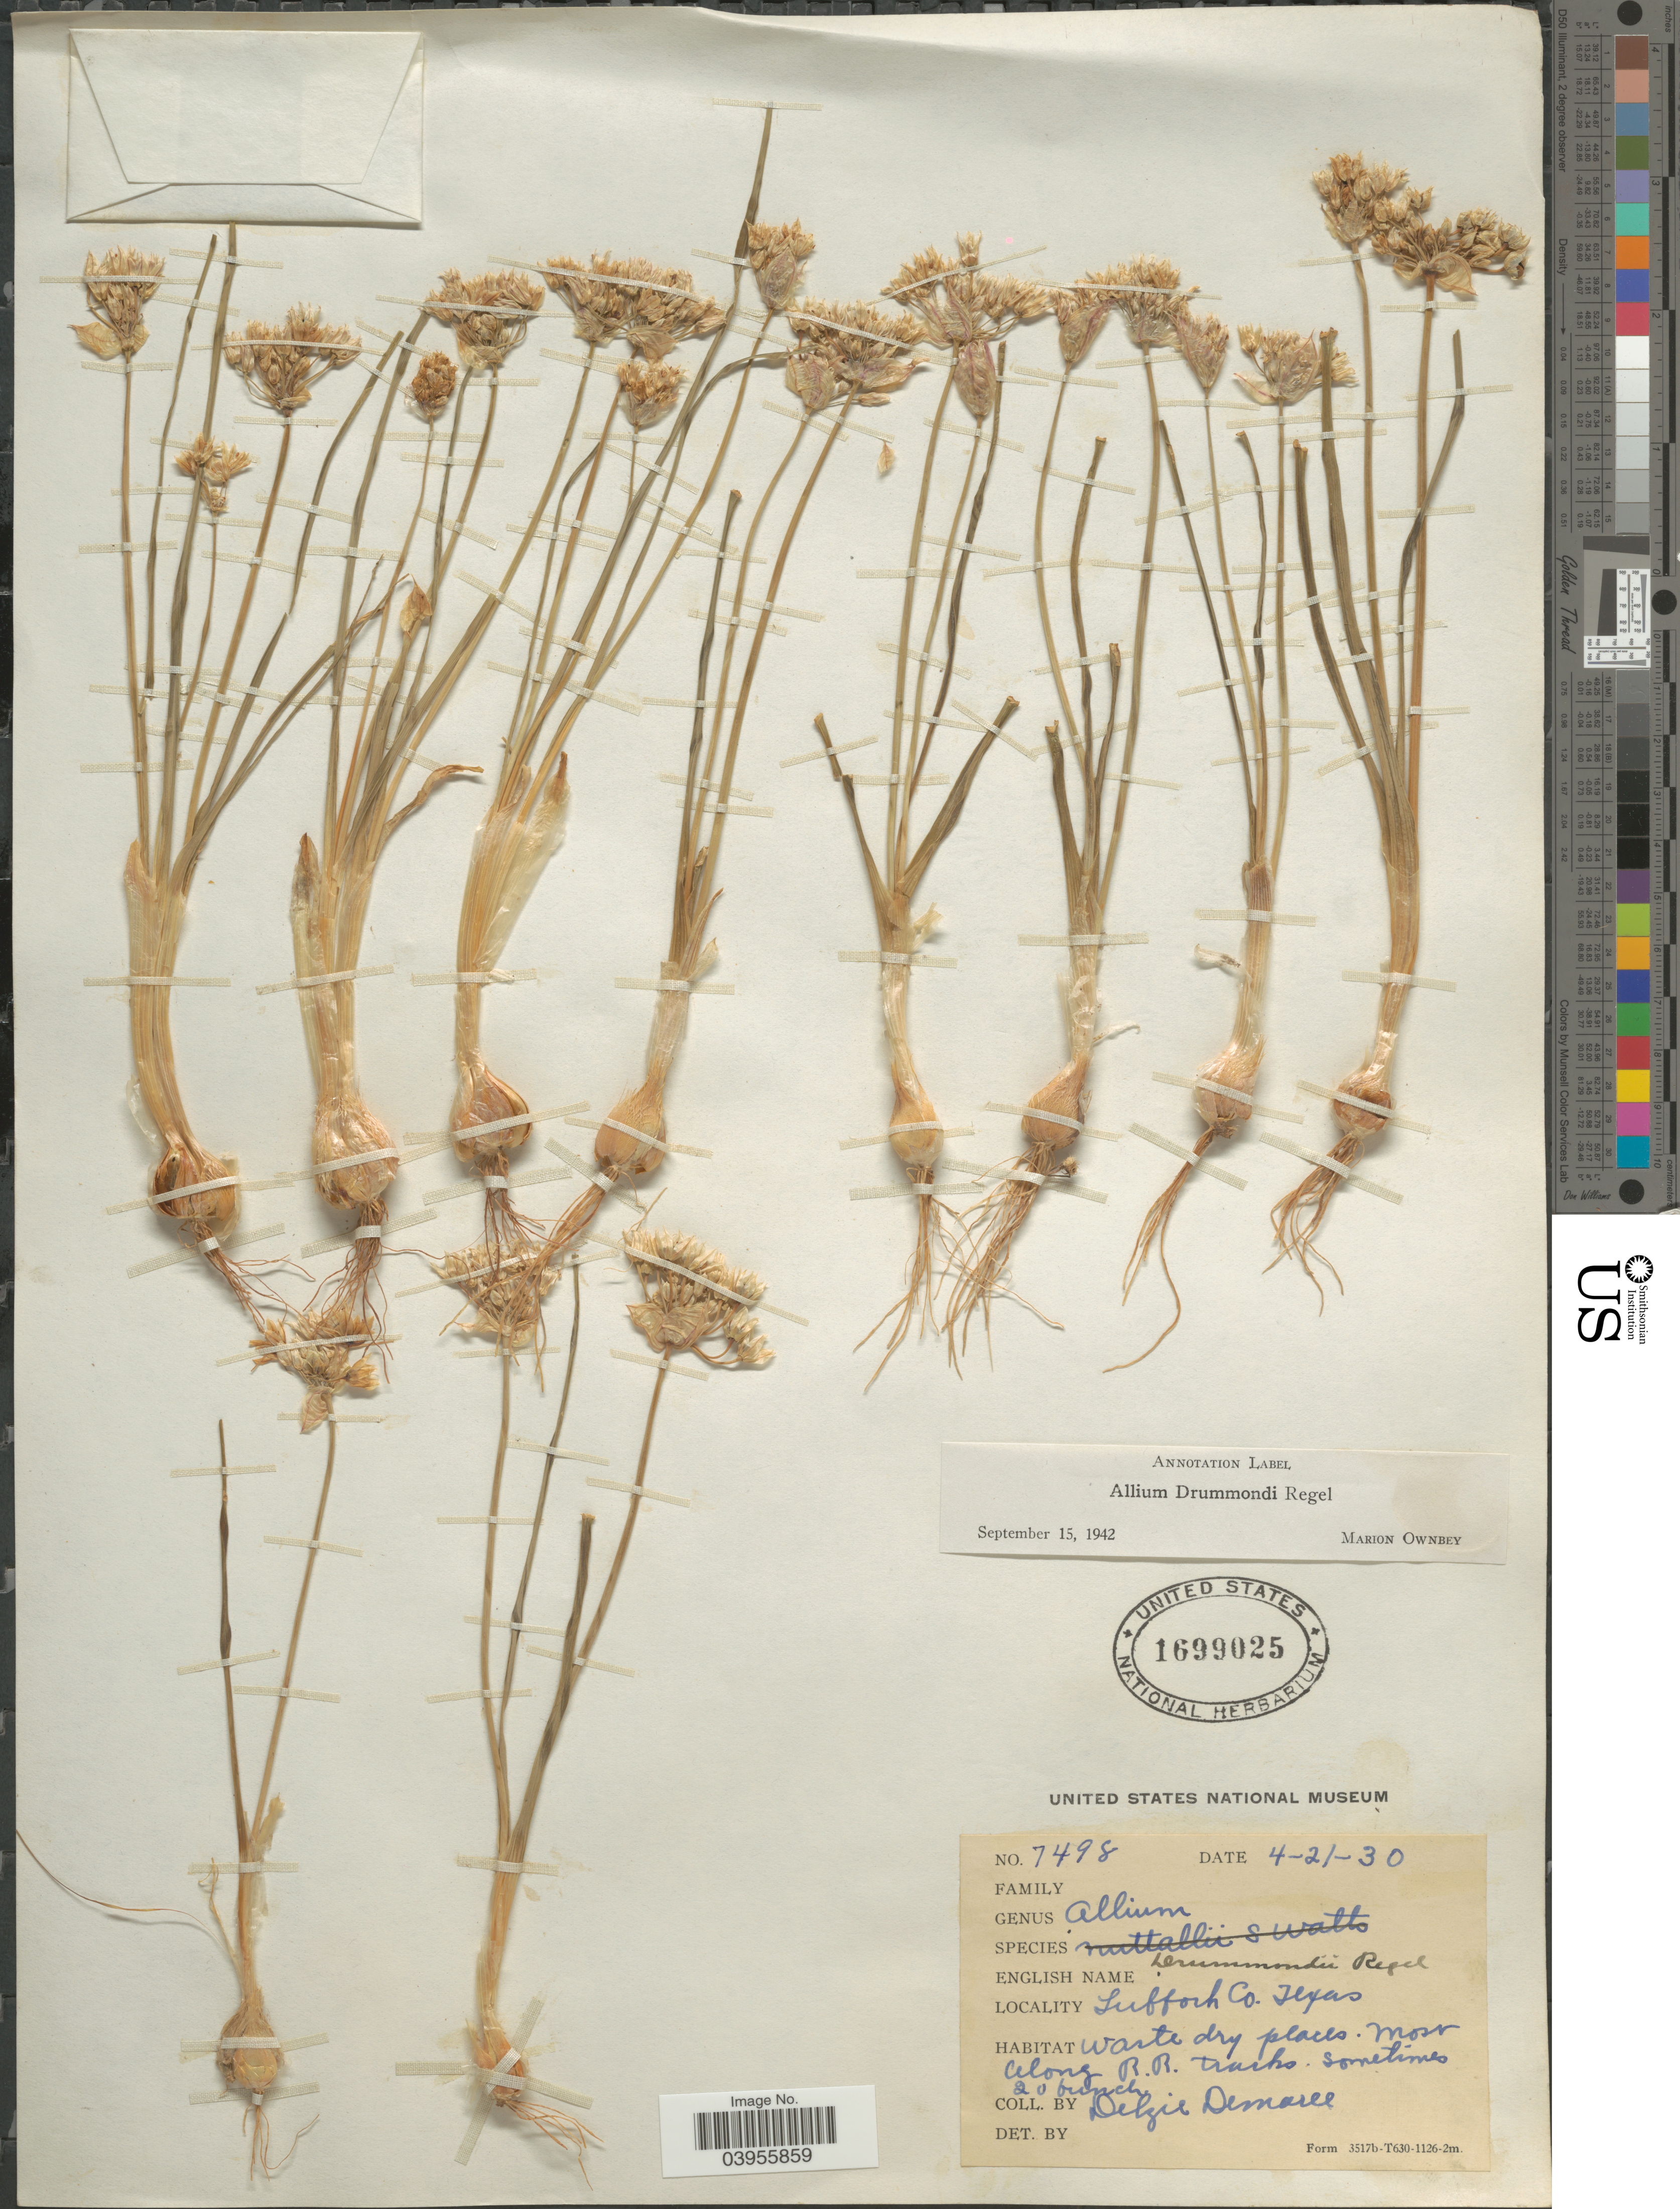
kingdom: Plantae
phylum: Tracheophyta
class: Liliopsida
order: Asparagales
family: Amaryllidaceae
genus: Allium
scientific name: Allium drummondii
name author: Regel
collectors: D. Demaree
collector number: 7498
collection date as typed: Transcribed d/m/y: 21/4/30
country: United States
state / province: Texas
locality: Sufford Co.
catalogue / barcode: US 1699025